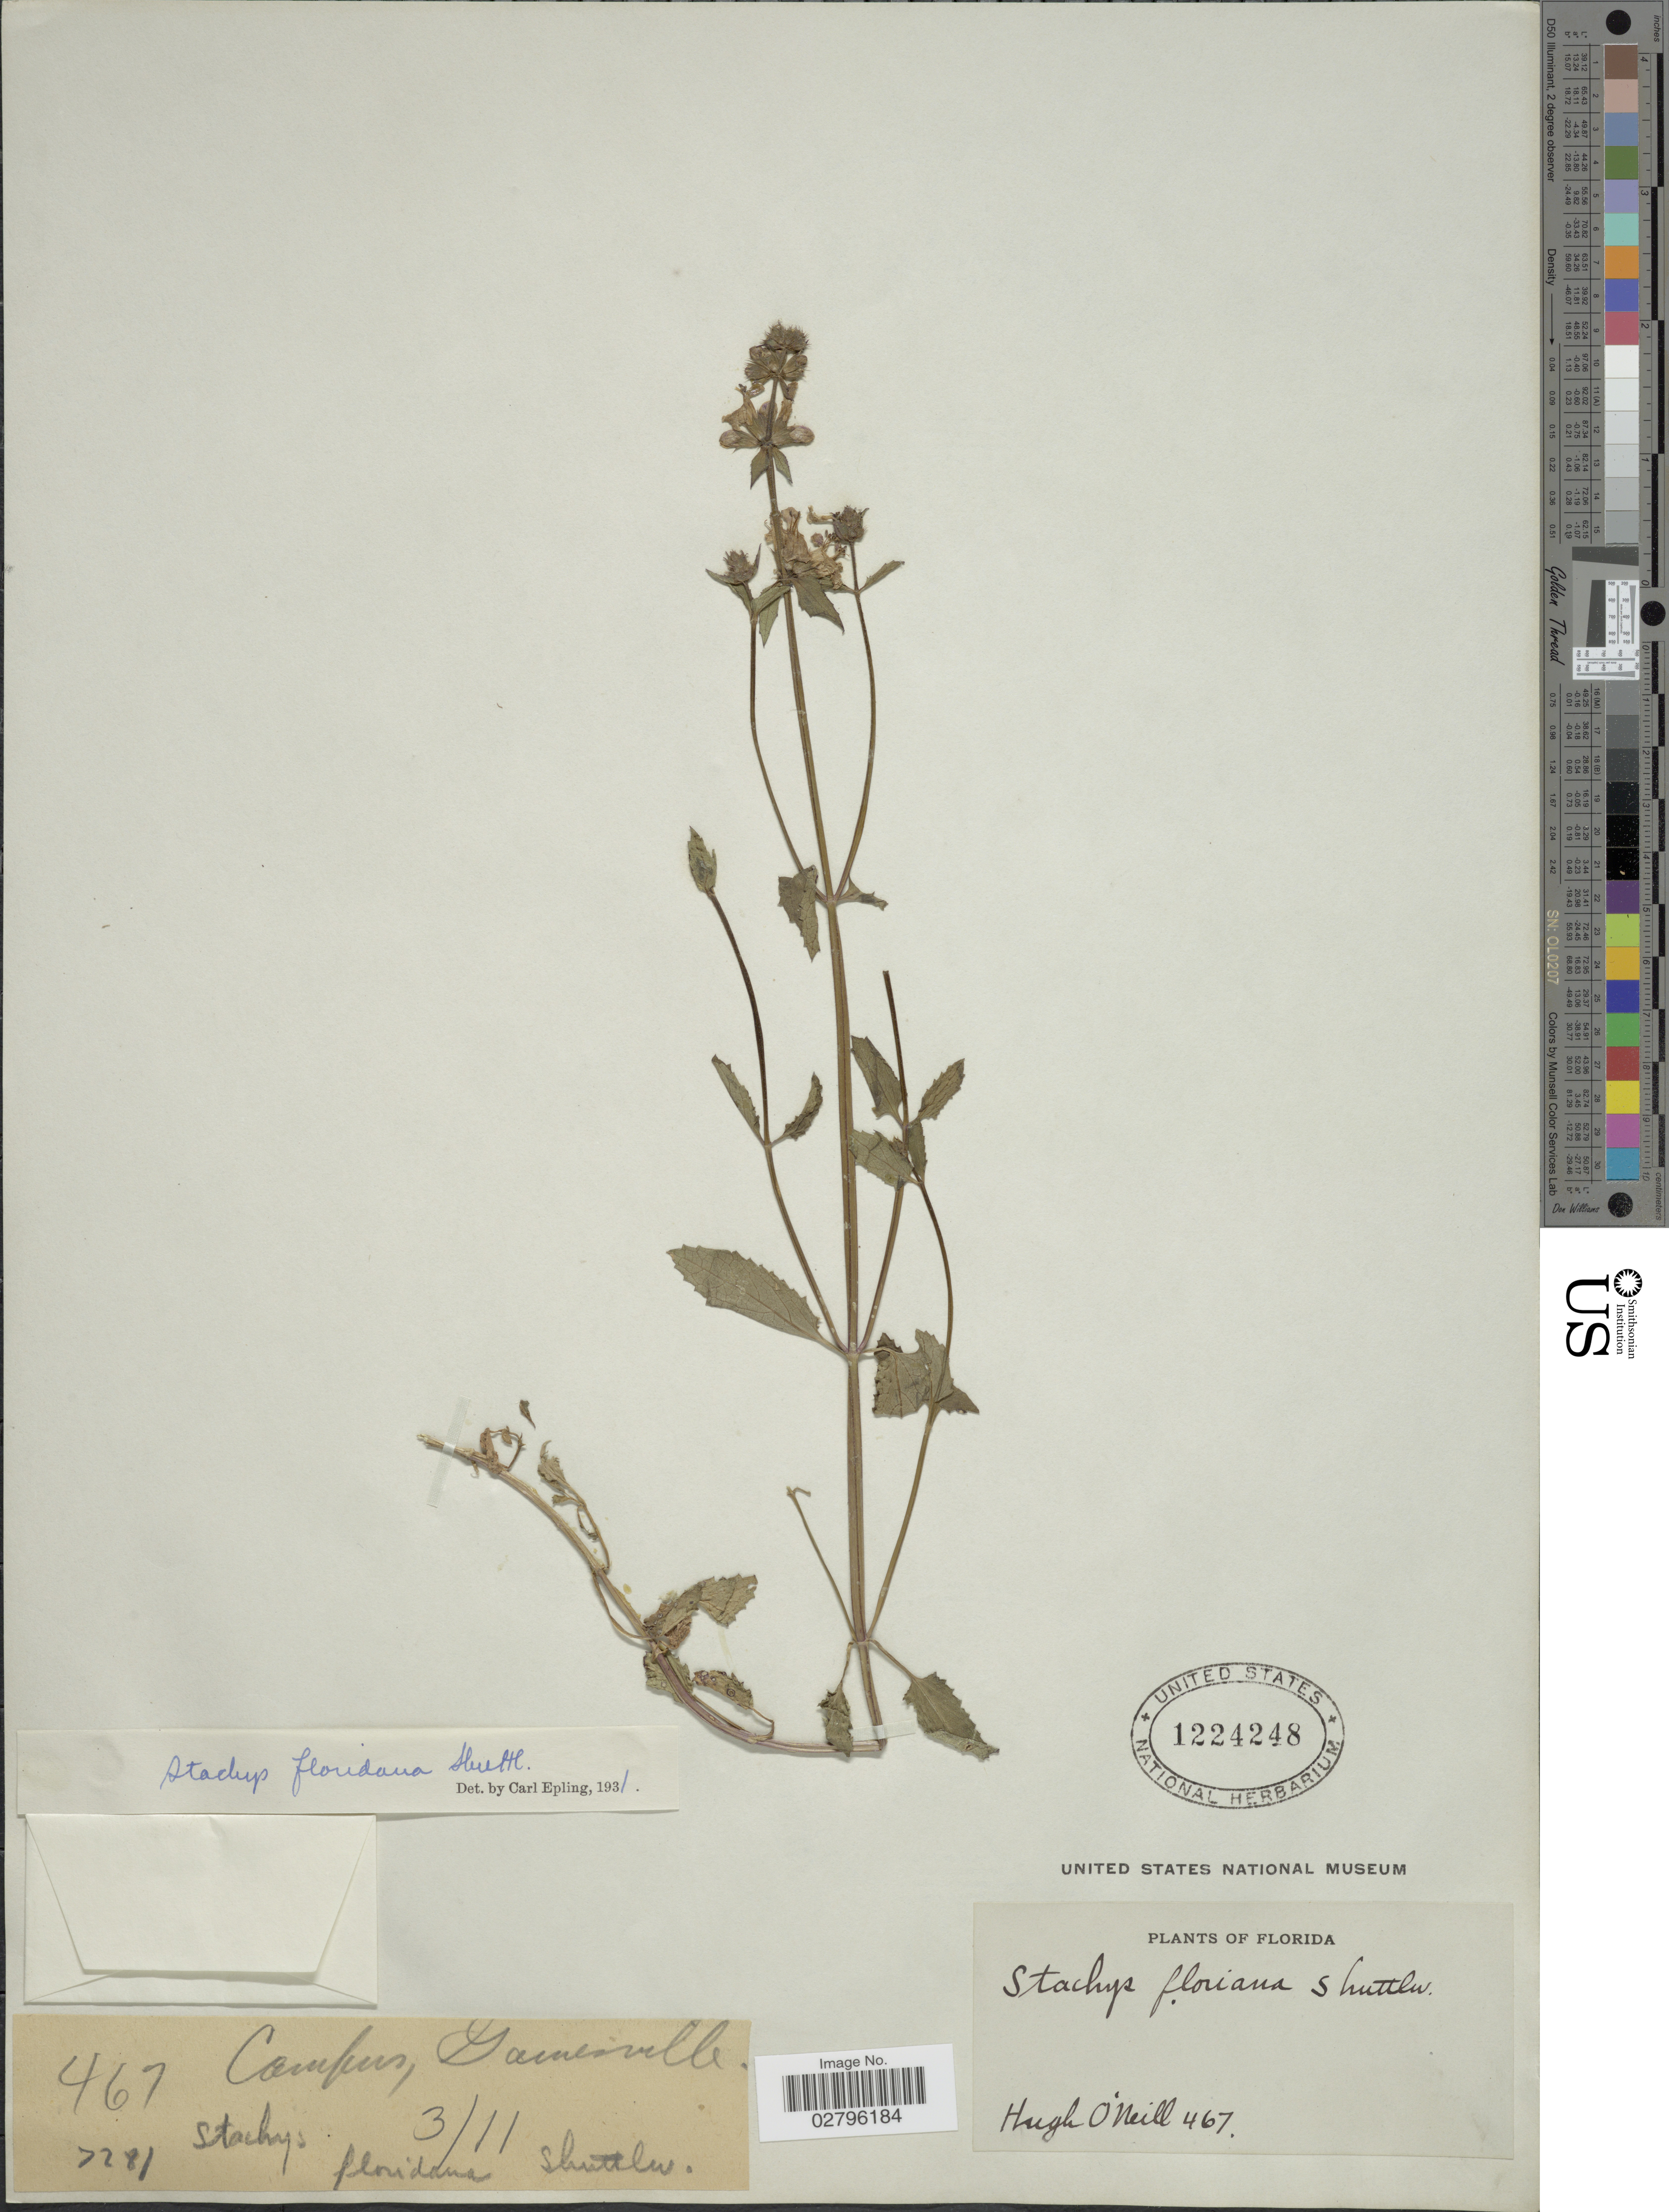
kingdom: Plantae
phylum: Tracheophyta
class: Magnoliopsida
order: Lamiales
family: Lamiaceae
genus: Stachys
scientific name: Stachys floridana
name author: Shuttlew. ex Benth.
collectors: H. O'Neill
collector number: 467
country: United States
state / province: Florida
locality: Campus, Gainesville.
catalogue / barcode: US 1224248